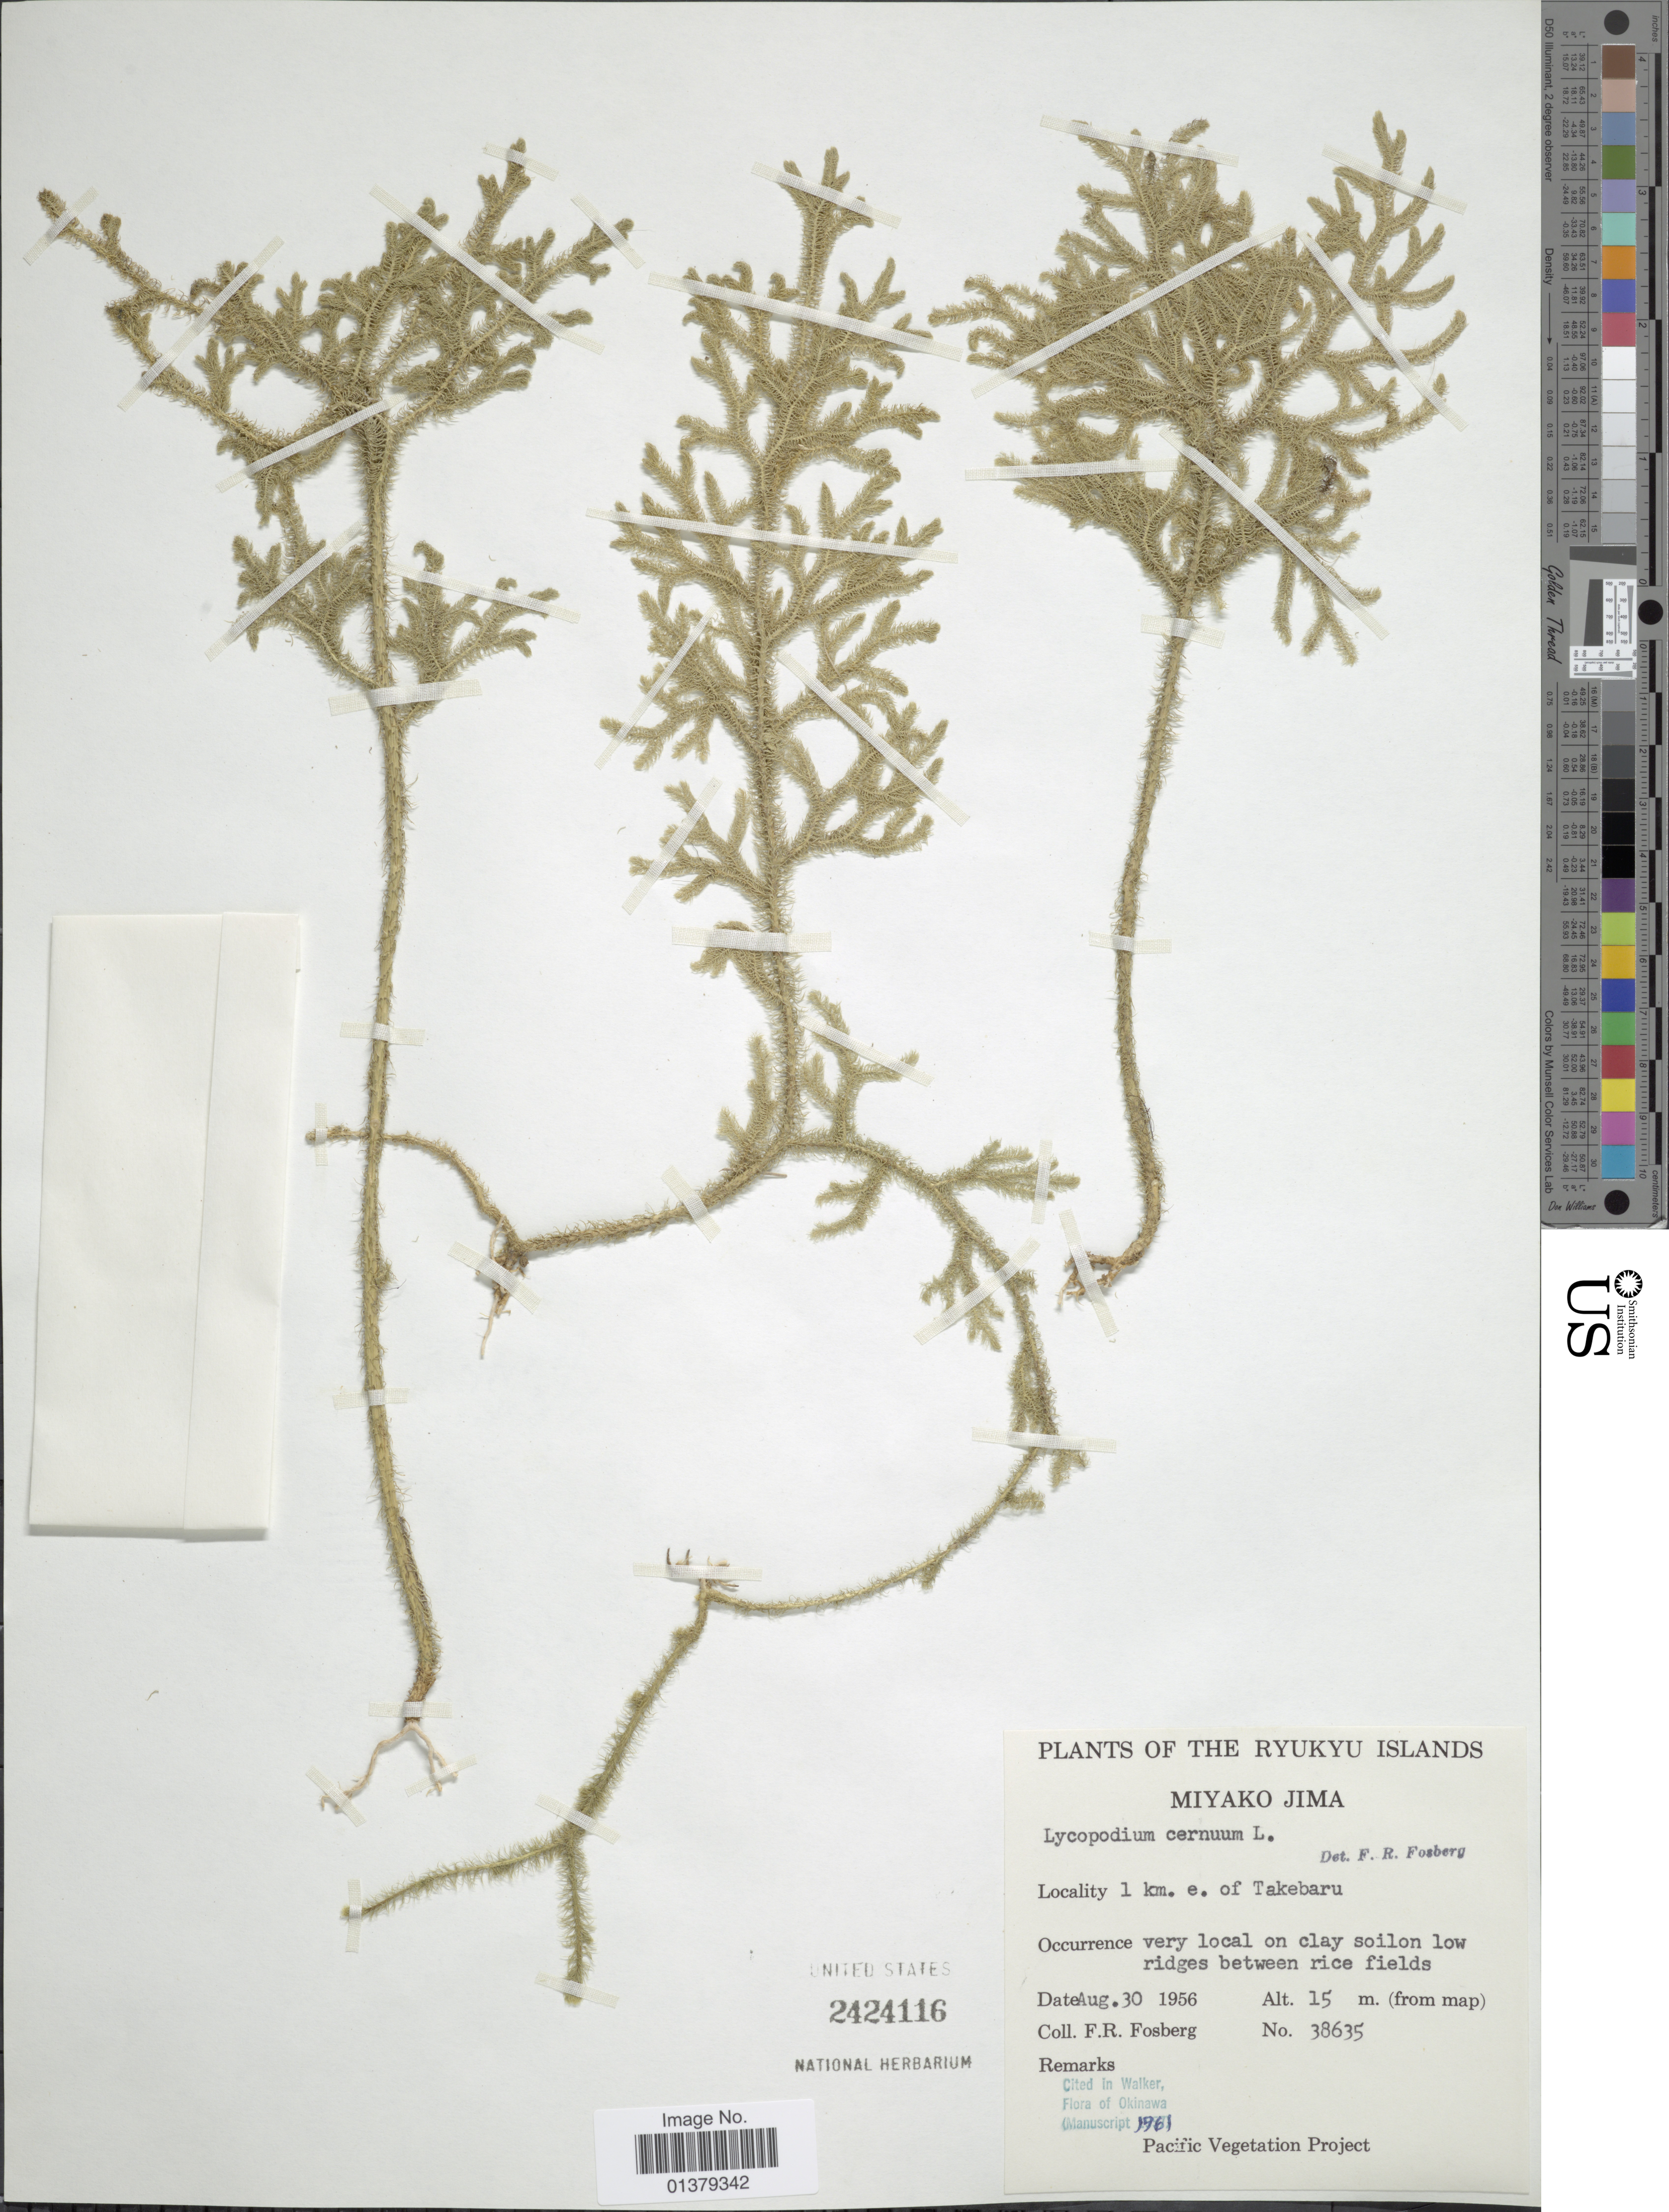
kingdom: Plantae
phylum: Tracheophyta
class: Lycopodiopsida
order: Lycopodiales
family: Lycopodiaceae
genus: Palhinhaea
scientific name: Palhinhaea cernua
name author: (L.) Vasc. & Franco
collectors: F. R. Fosberg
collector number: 38635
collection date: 1956-08-30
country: Japan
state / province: Okinawa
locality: The Ryukyu Islands, Miyako JIma, 1 km. e. of Takebaru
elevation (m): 15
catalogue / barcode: US 2424116